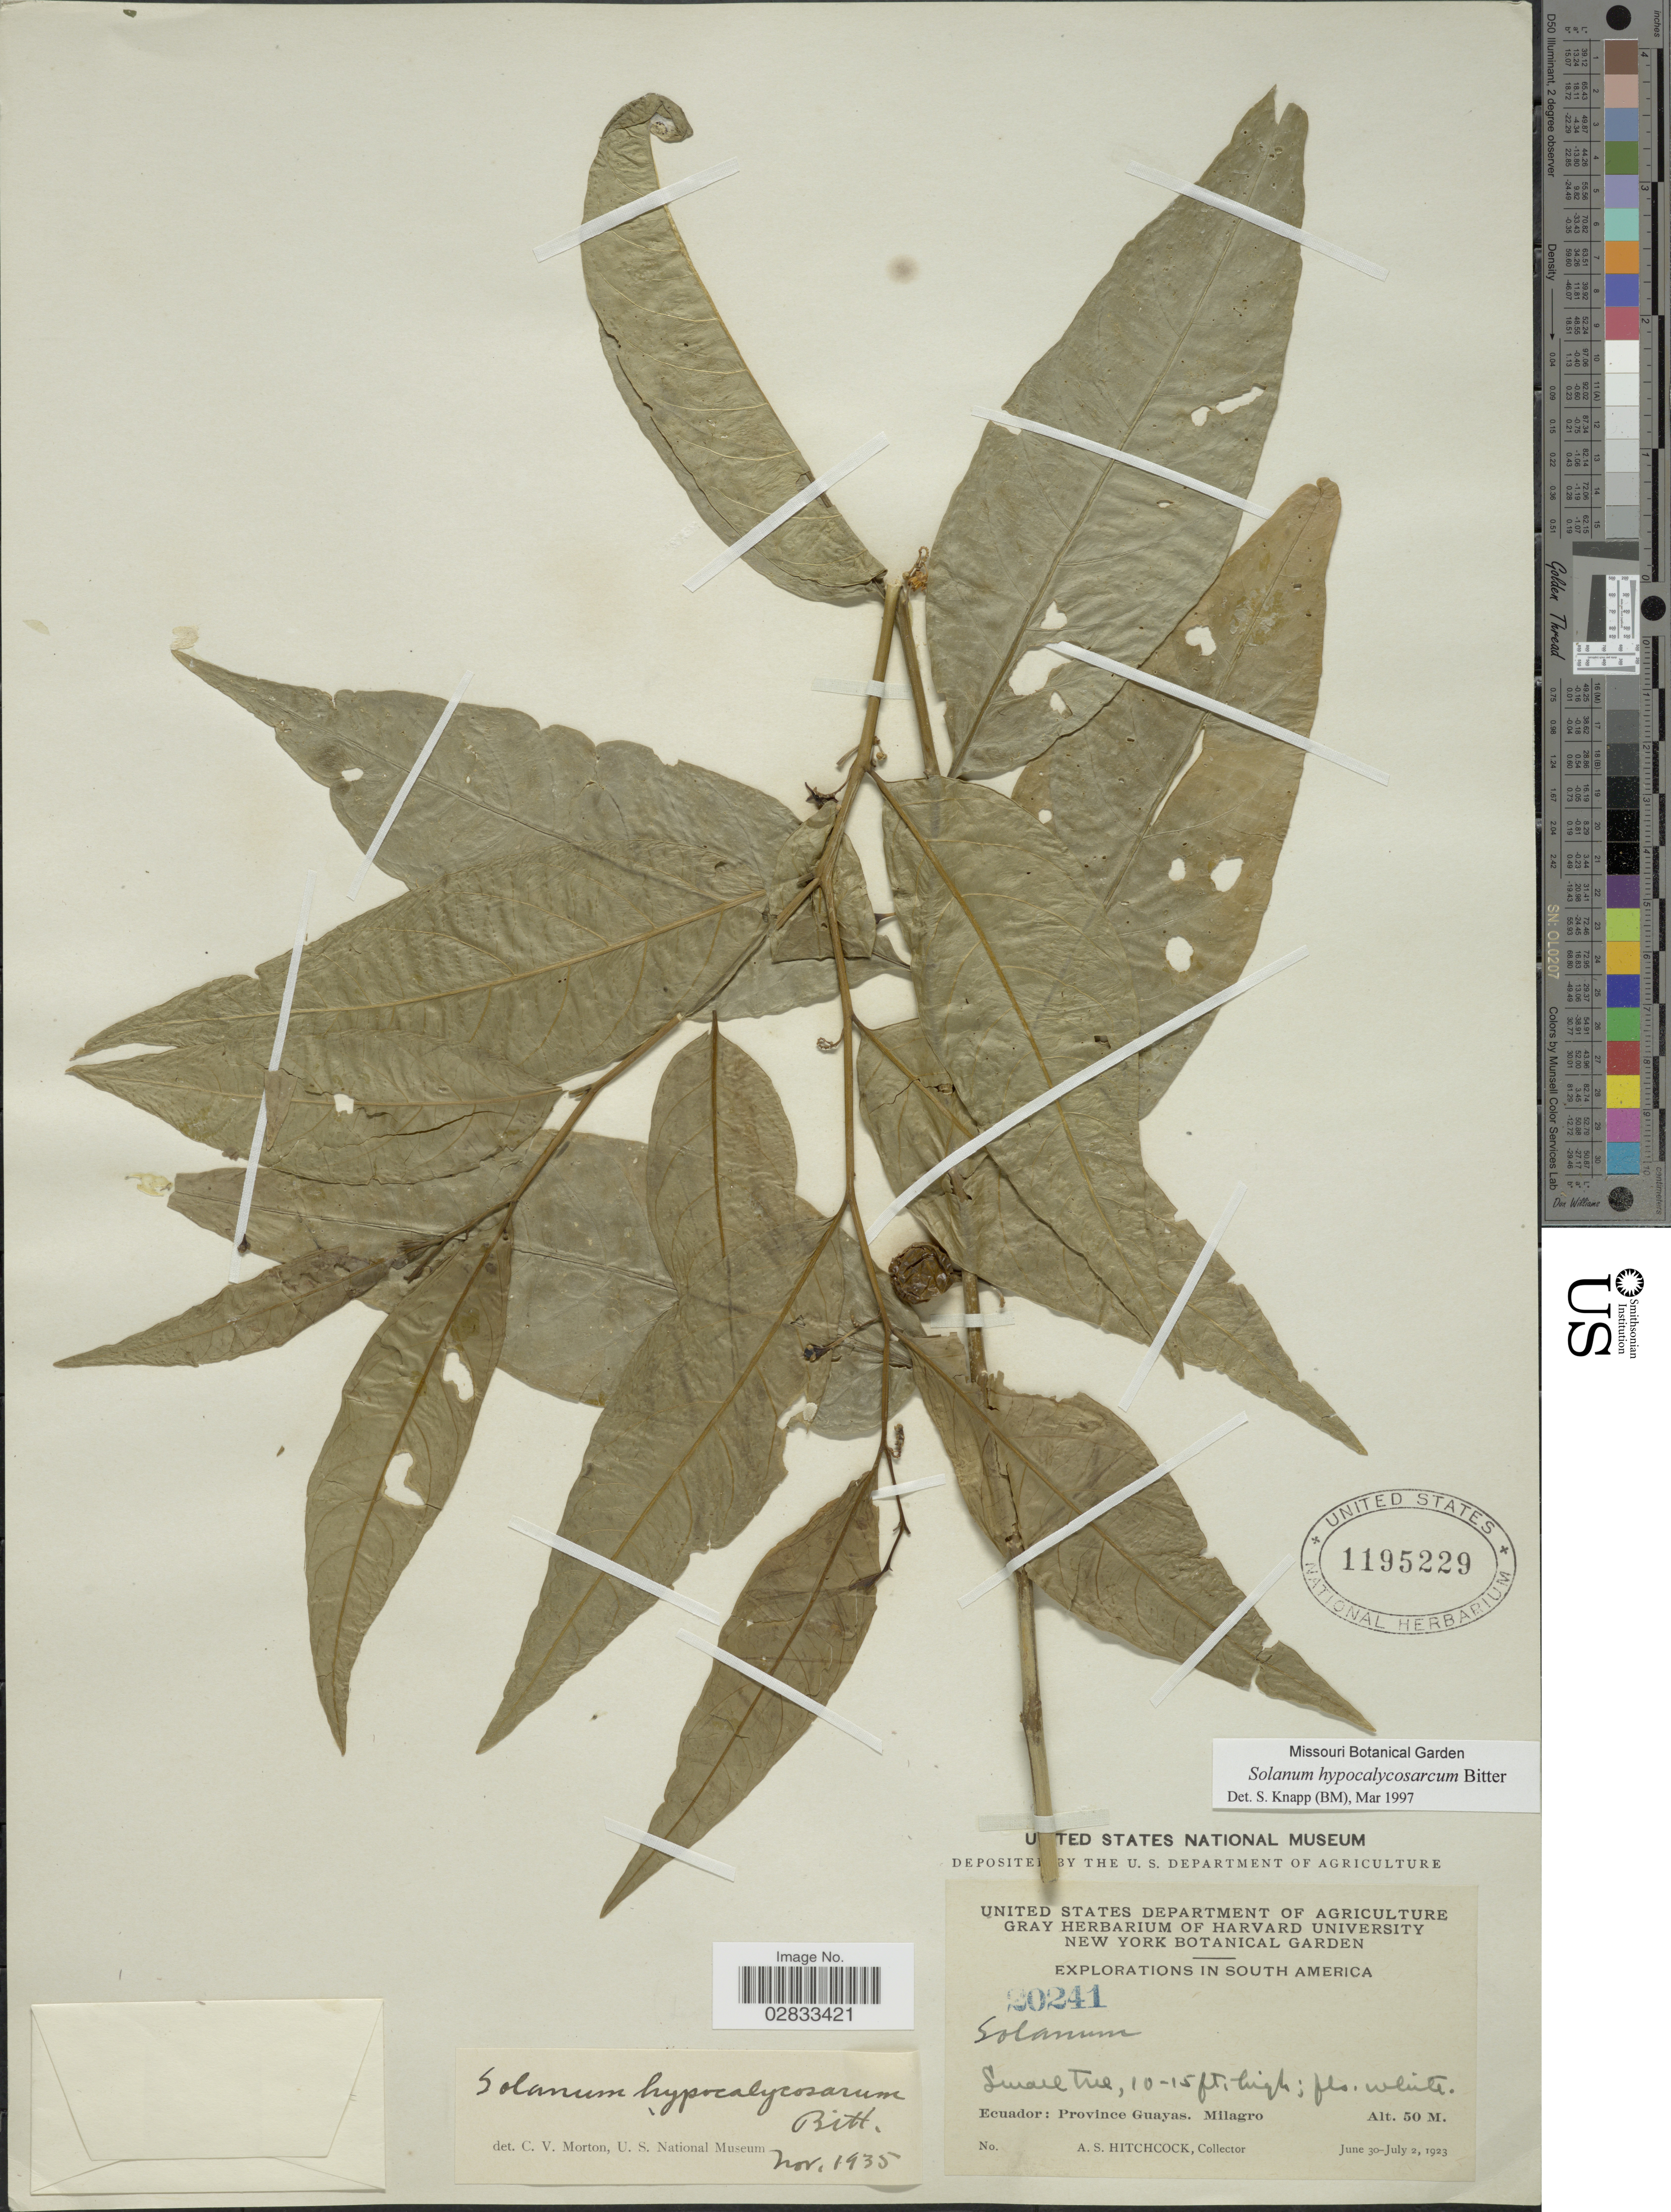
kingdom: Plantae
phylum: Tracheophyta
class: Magnoliopsida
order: Solanales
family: Solanaceae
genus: Solanum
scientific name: Solanum hypocalycosarcum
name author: Bitter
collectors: A. S. Hitchcock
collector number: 20241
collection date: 1923-06-30/1923-07-02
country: Ecuador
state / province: Guayas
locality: Province Guayas. Milagro.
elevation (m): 50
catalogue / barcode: US 1195229